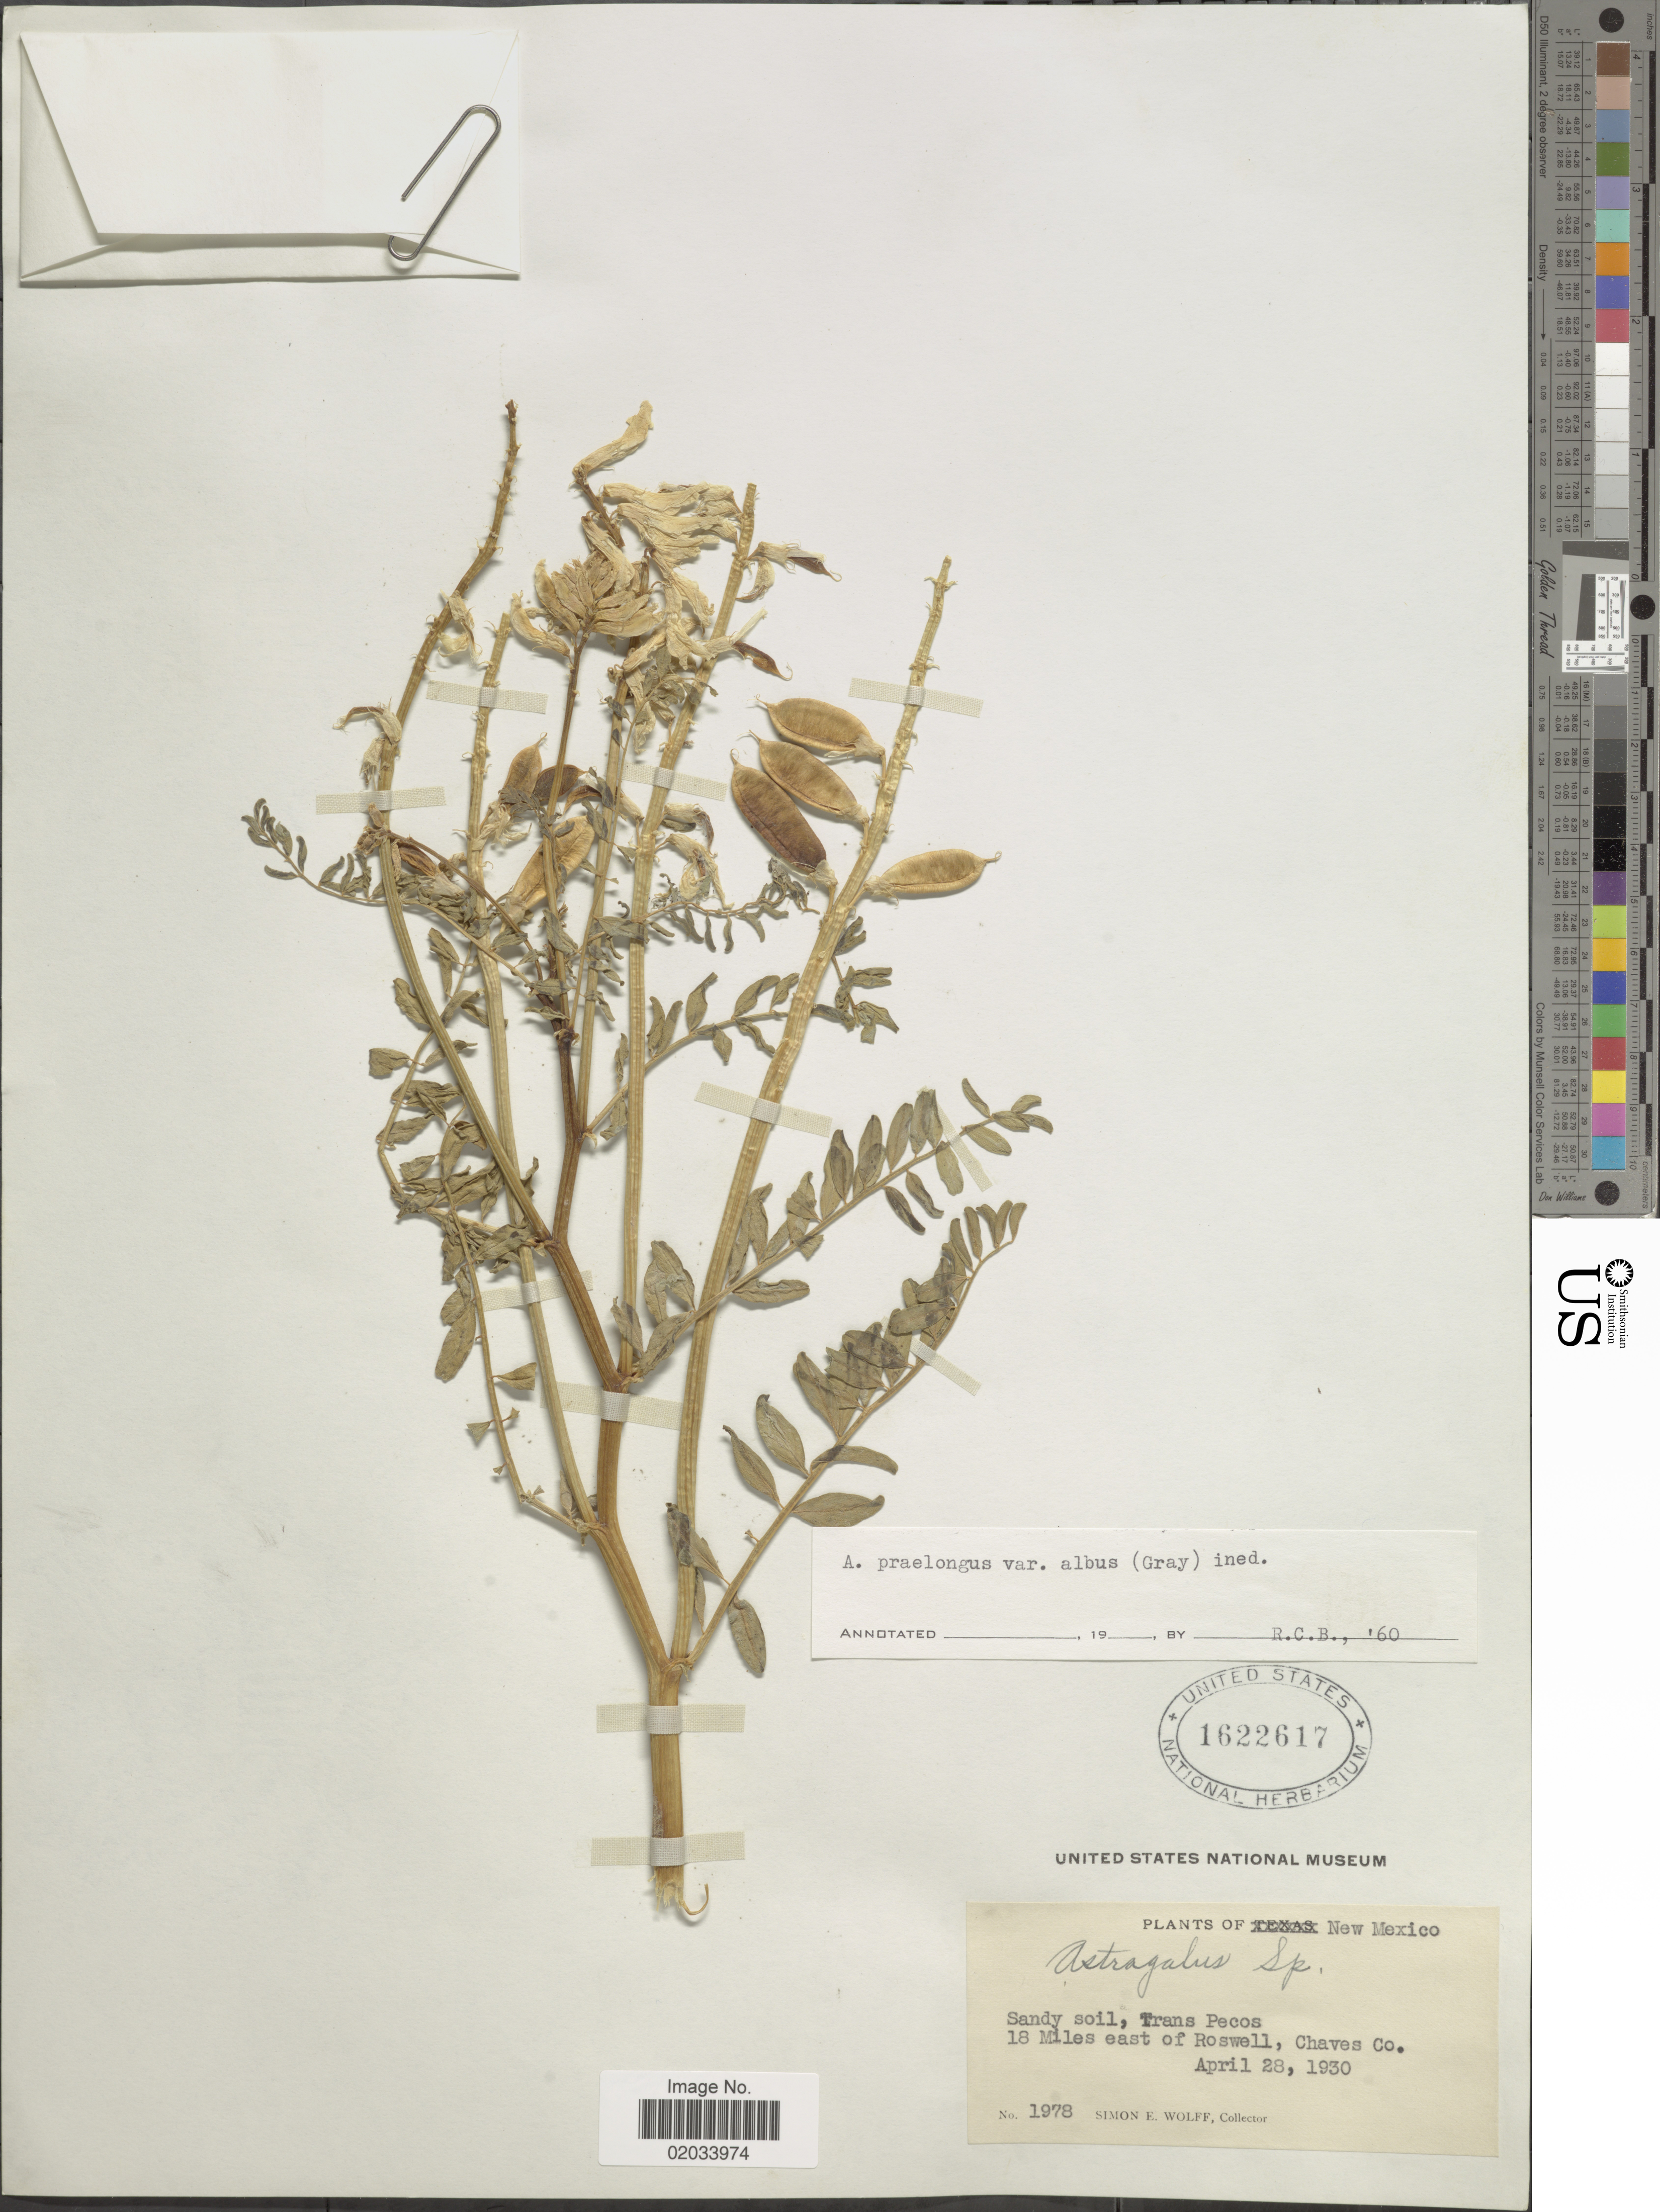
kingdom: Plantae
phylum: Tracheophyta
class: Magnoliopsida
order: Fabales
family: Fabaceae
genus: Astragalus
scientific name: Astragalus praelongus var. albus (A. Gray) ined.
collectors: S. E. Wolff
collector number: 1978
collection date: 1930-04-28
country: United States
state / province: New Mexico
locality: Trans Pecos. 18 Miles east of Roswell, Chaves Co.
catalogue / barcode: US 1622617